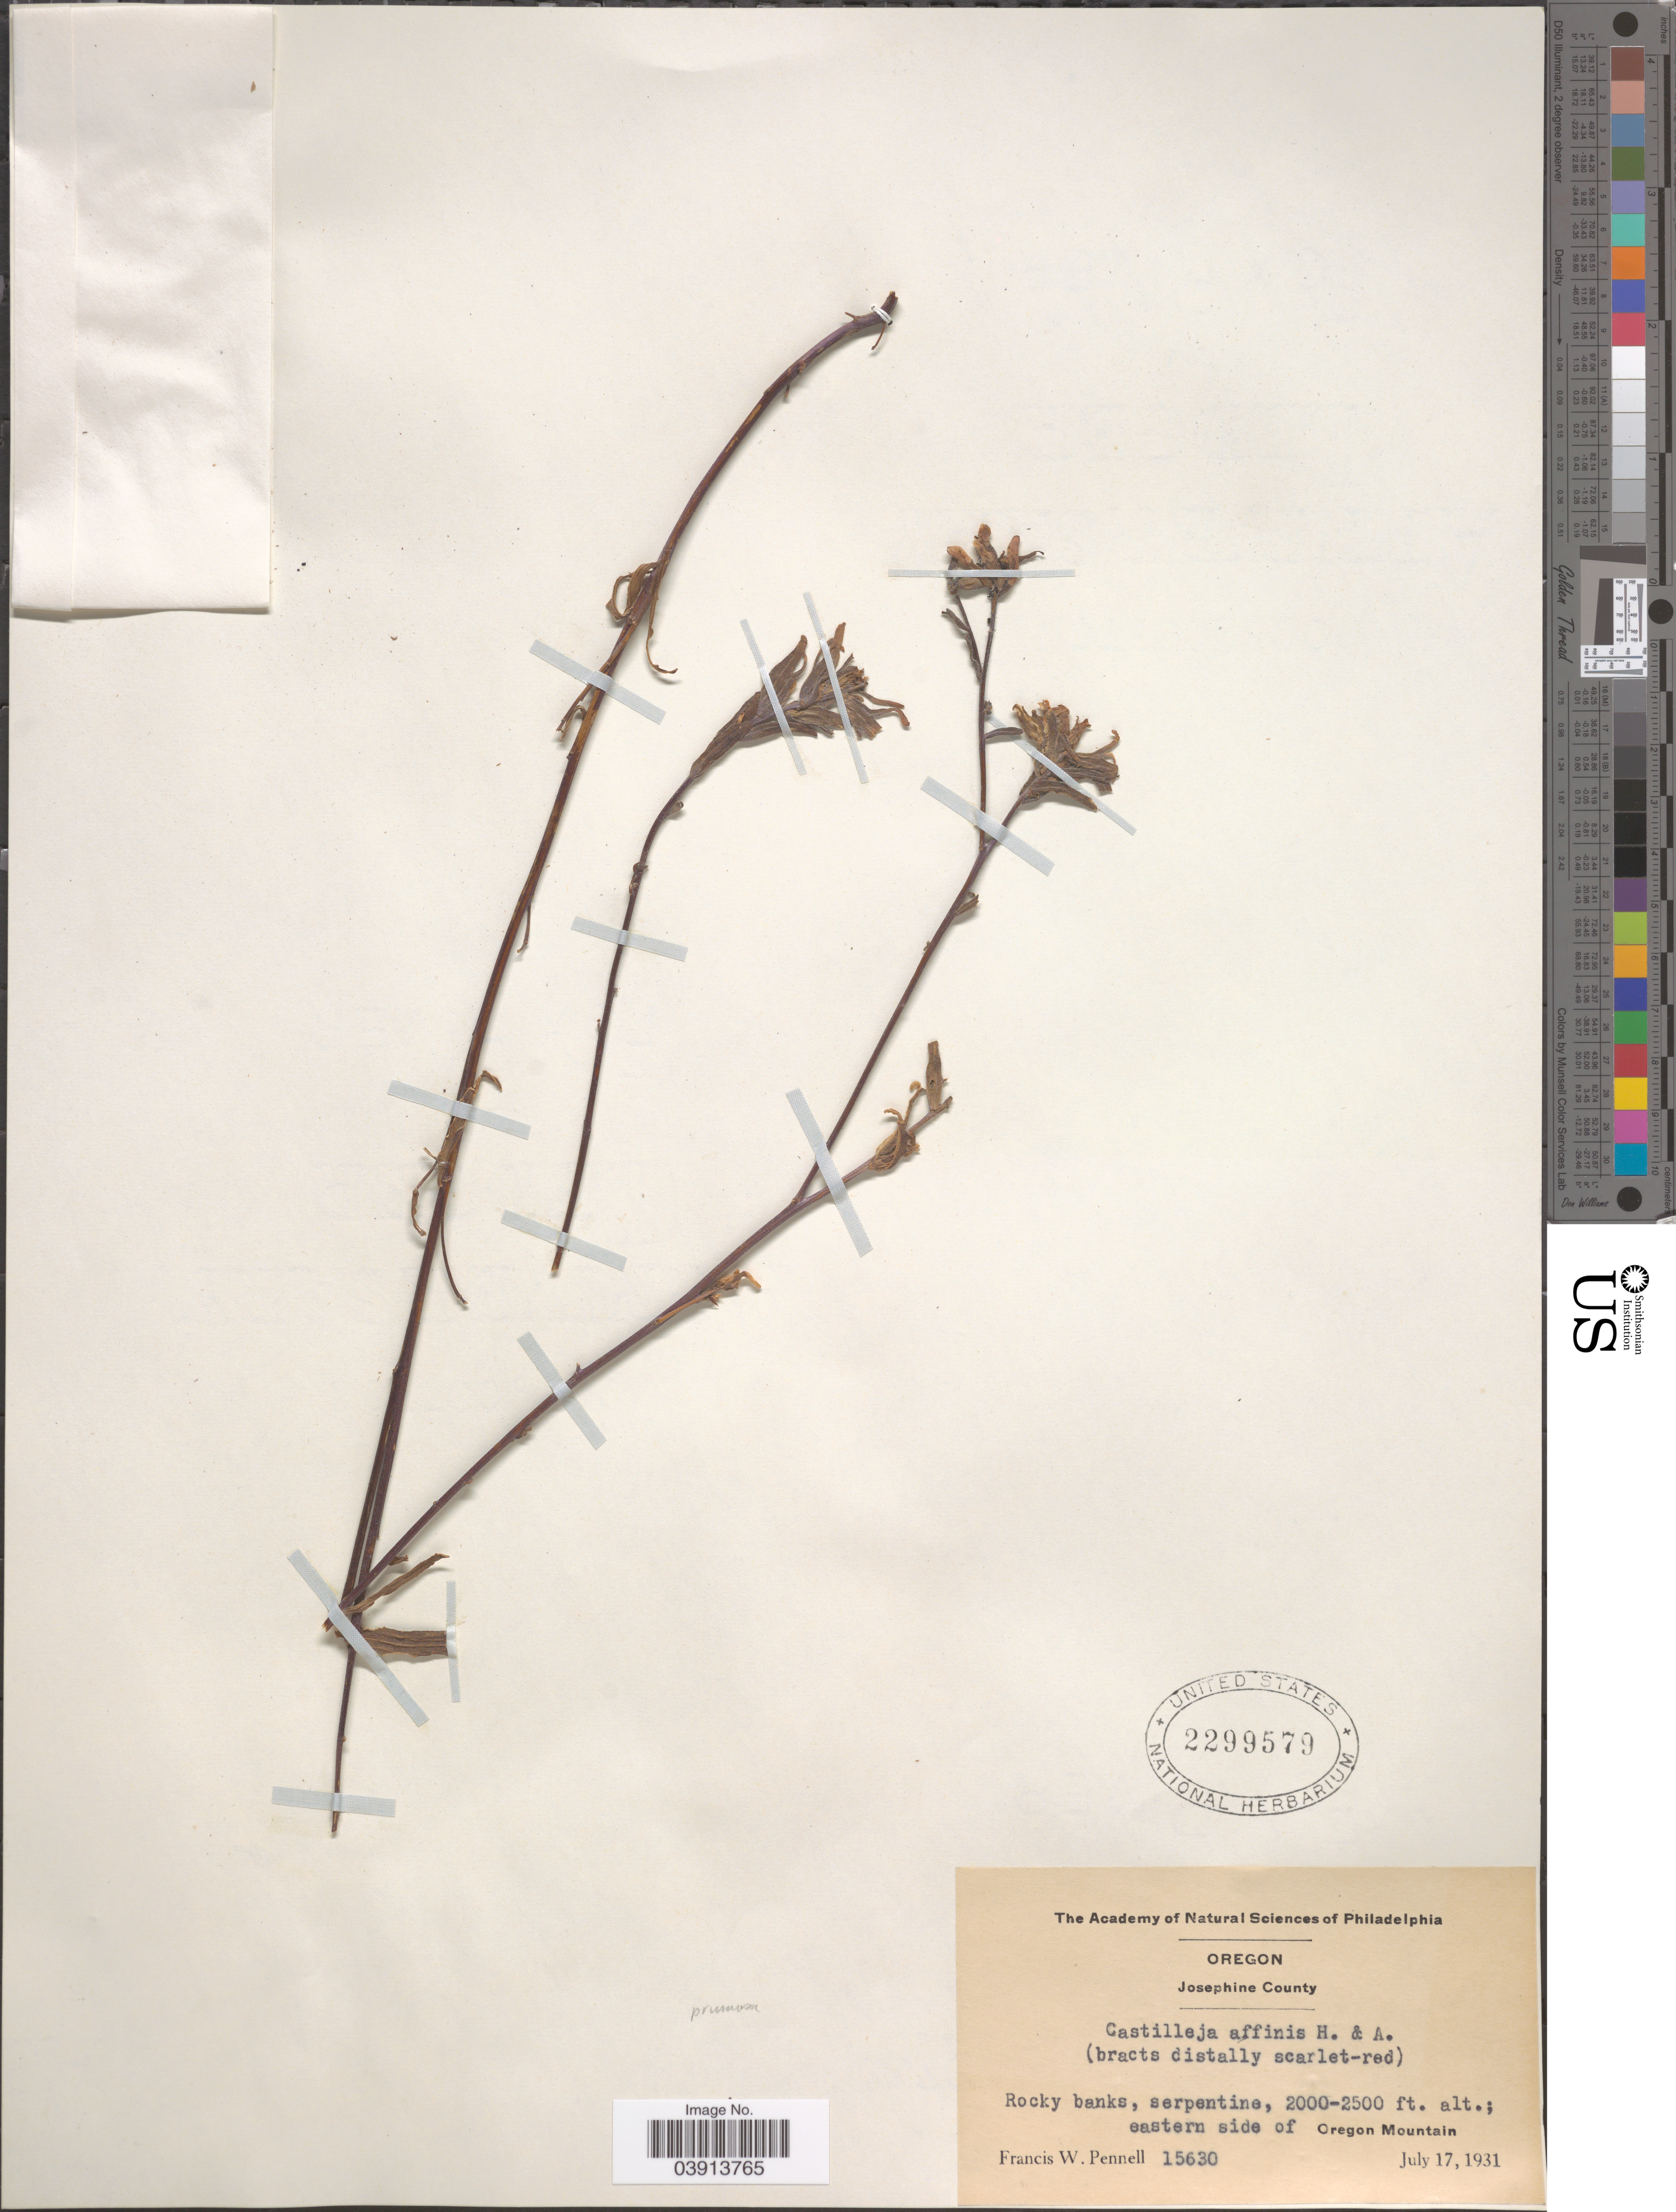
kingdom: Plantae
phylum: Tracheophyta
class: Magnoliopsida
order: Lamiales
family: Orobanchaceae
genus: Castilleja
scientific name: Castilleja pruinosa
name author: Fernald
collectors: F. W. Pennell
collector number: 15630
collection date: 1931-07-17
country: United States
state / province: Oregon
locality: Josephine County. Eastern side of Oregon Mountain.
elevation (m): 610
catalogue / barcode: US 2299579